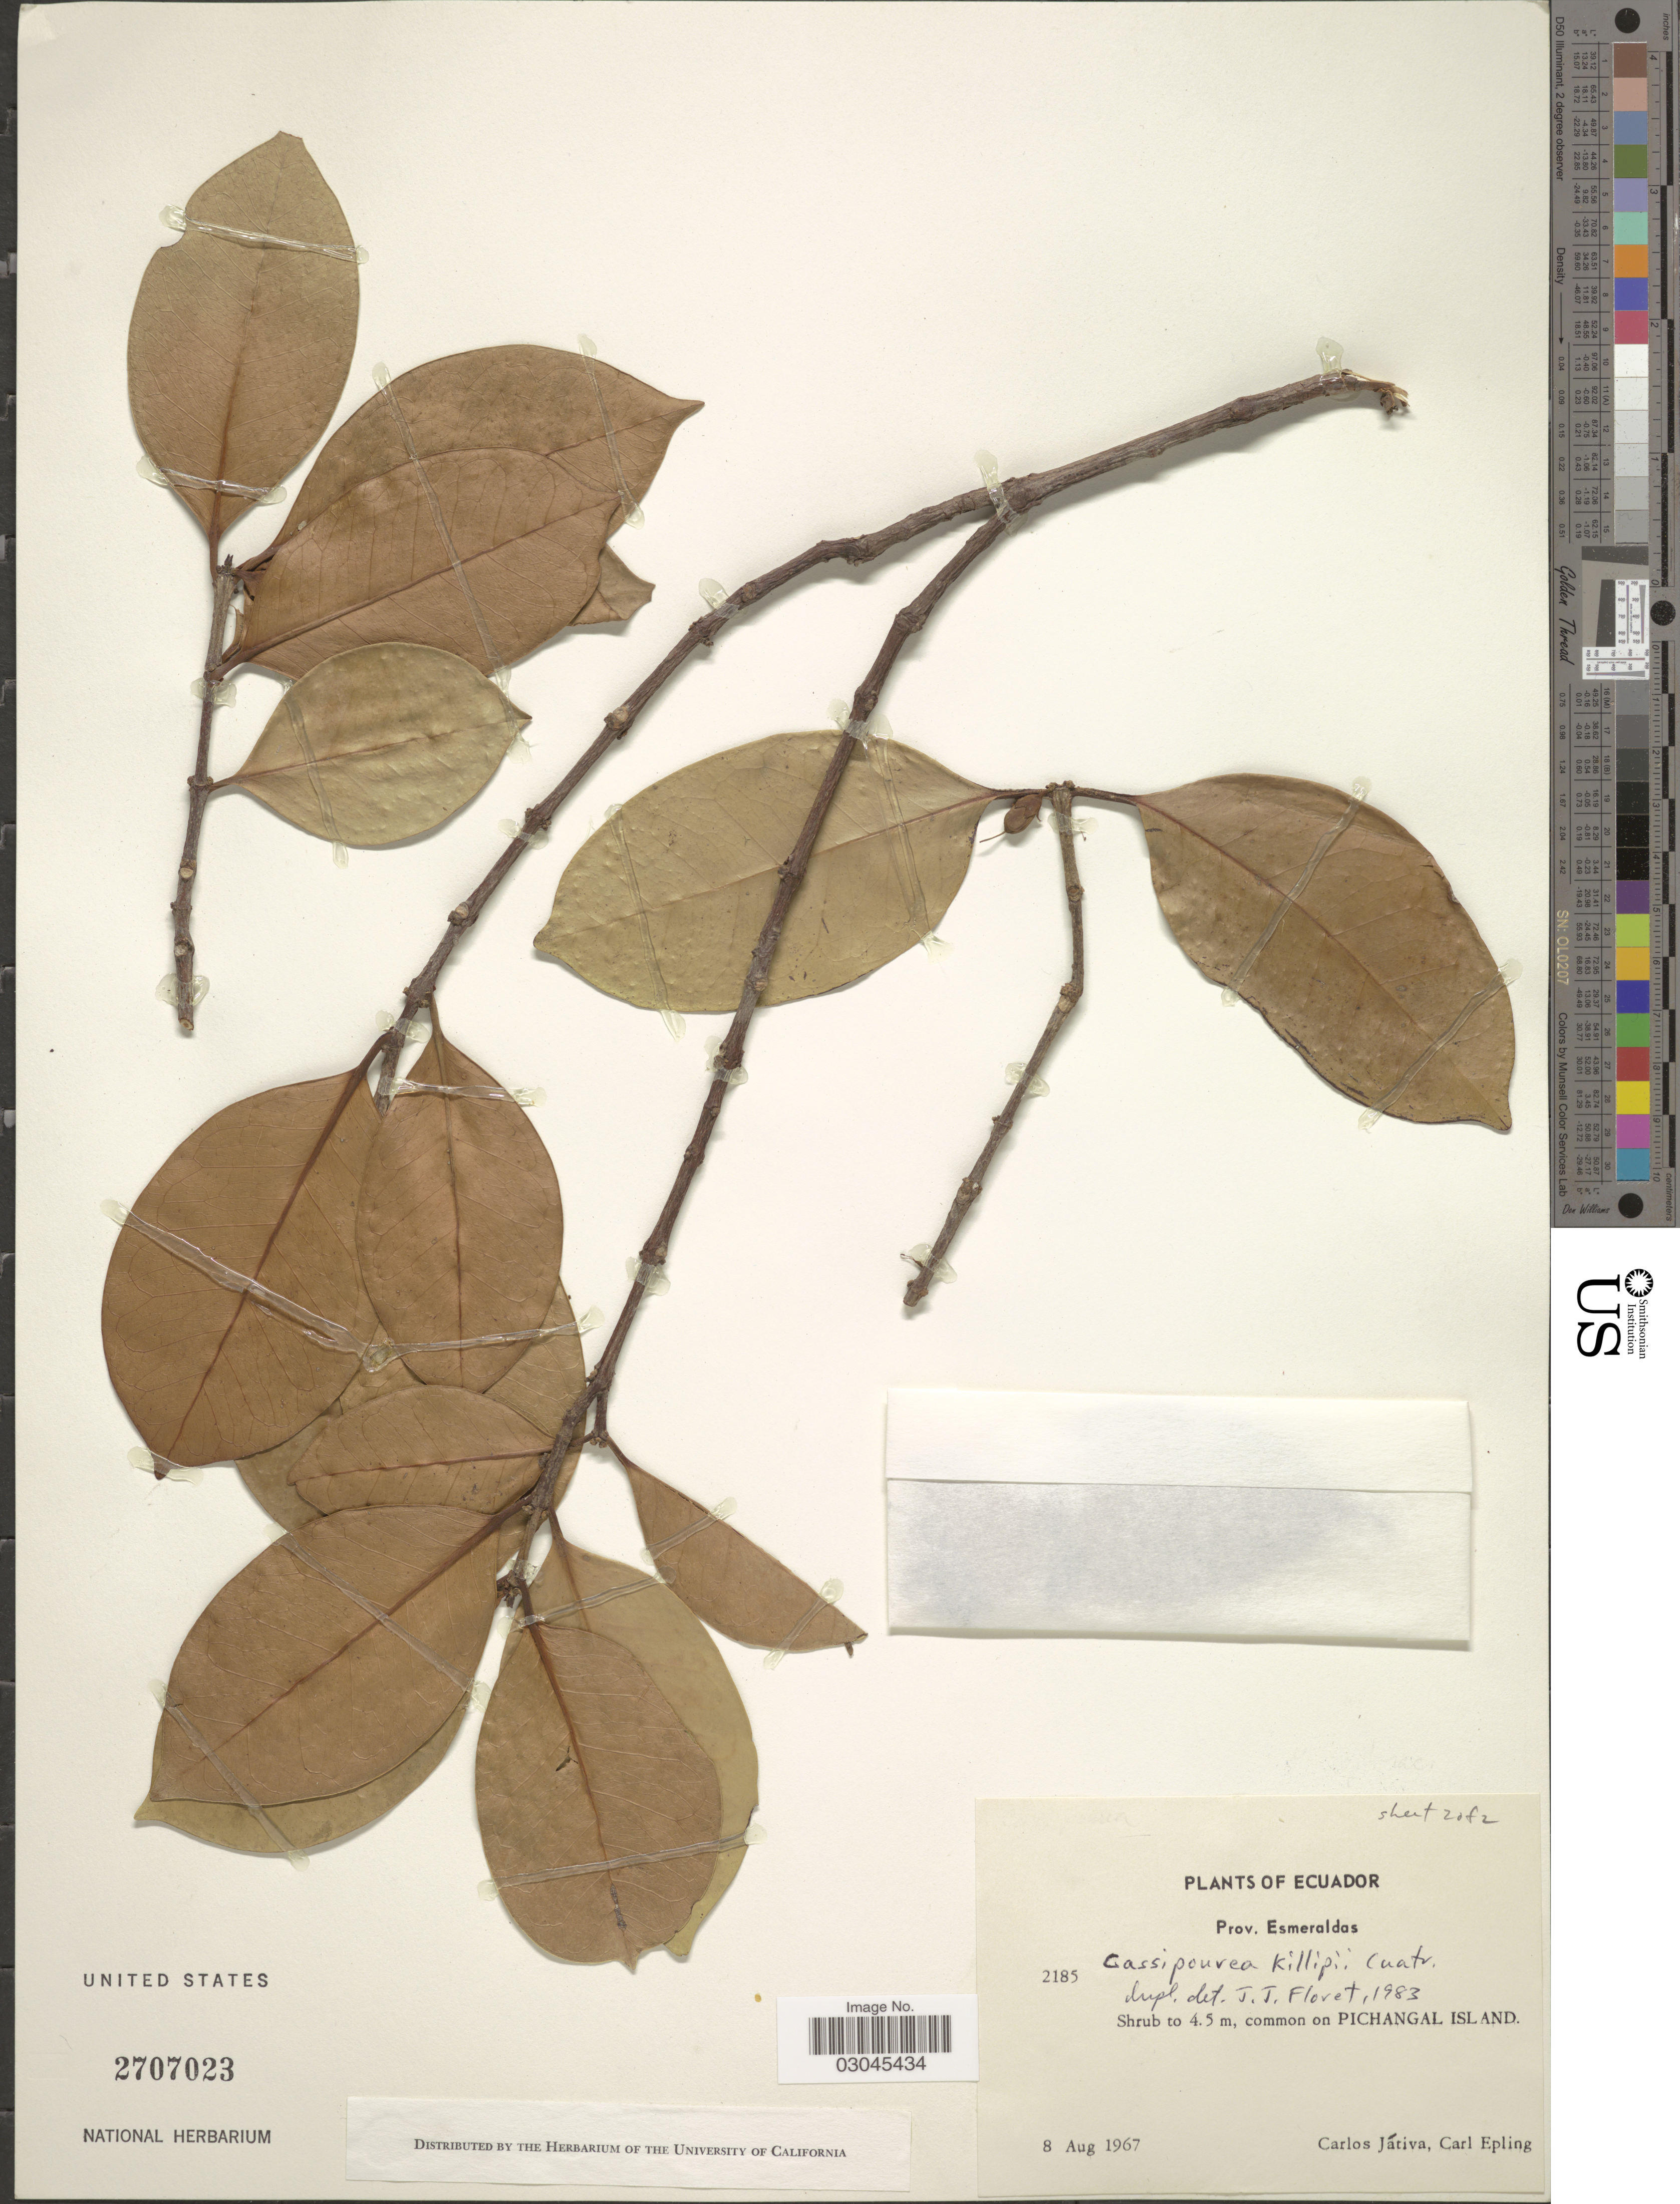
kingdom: Plantae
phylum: Tracheophyta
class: Magnoliopsida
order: Malpighiales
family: Rhizophoraceae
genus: Cassipourea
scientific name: Cassipourea killipii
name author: Cuatrec.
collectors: C. D. Játiva & C. C. Epling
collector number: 2185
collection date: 1967-08-08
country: Ecuador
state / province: Esmeraldas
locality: Prov. Esmeraldas. Common on Pichangal Island.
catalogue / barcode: US 2707023